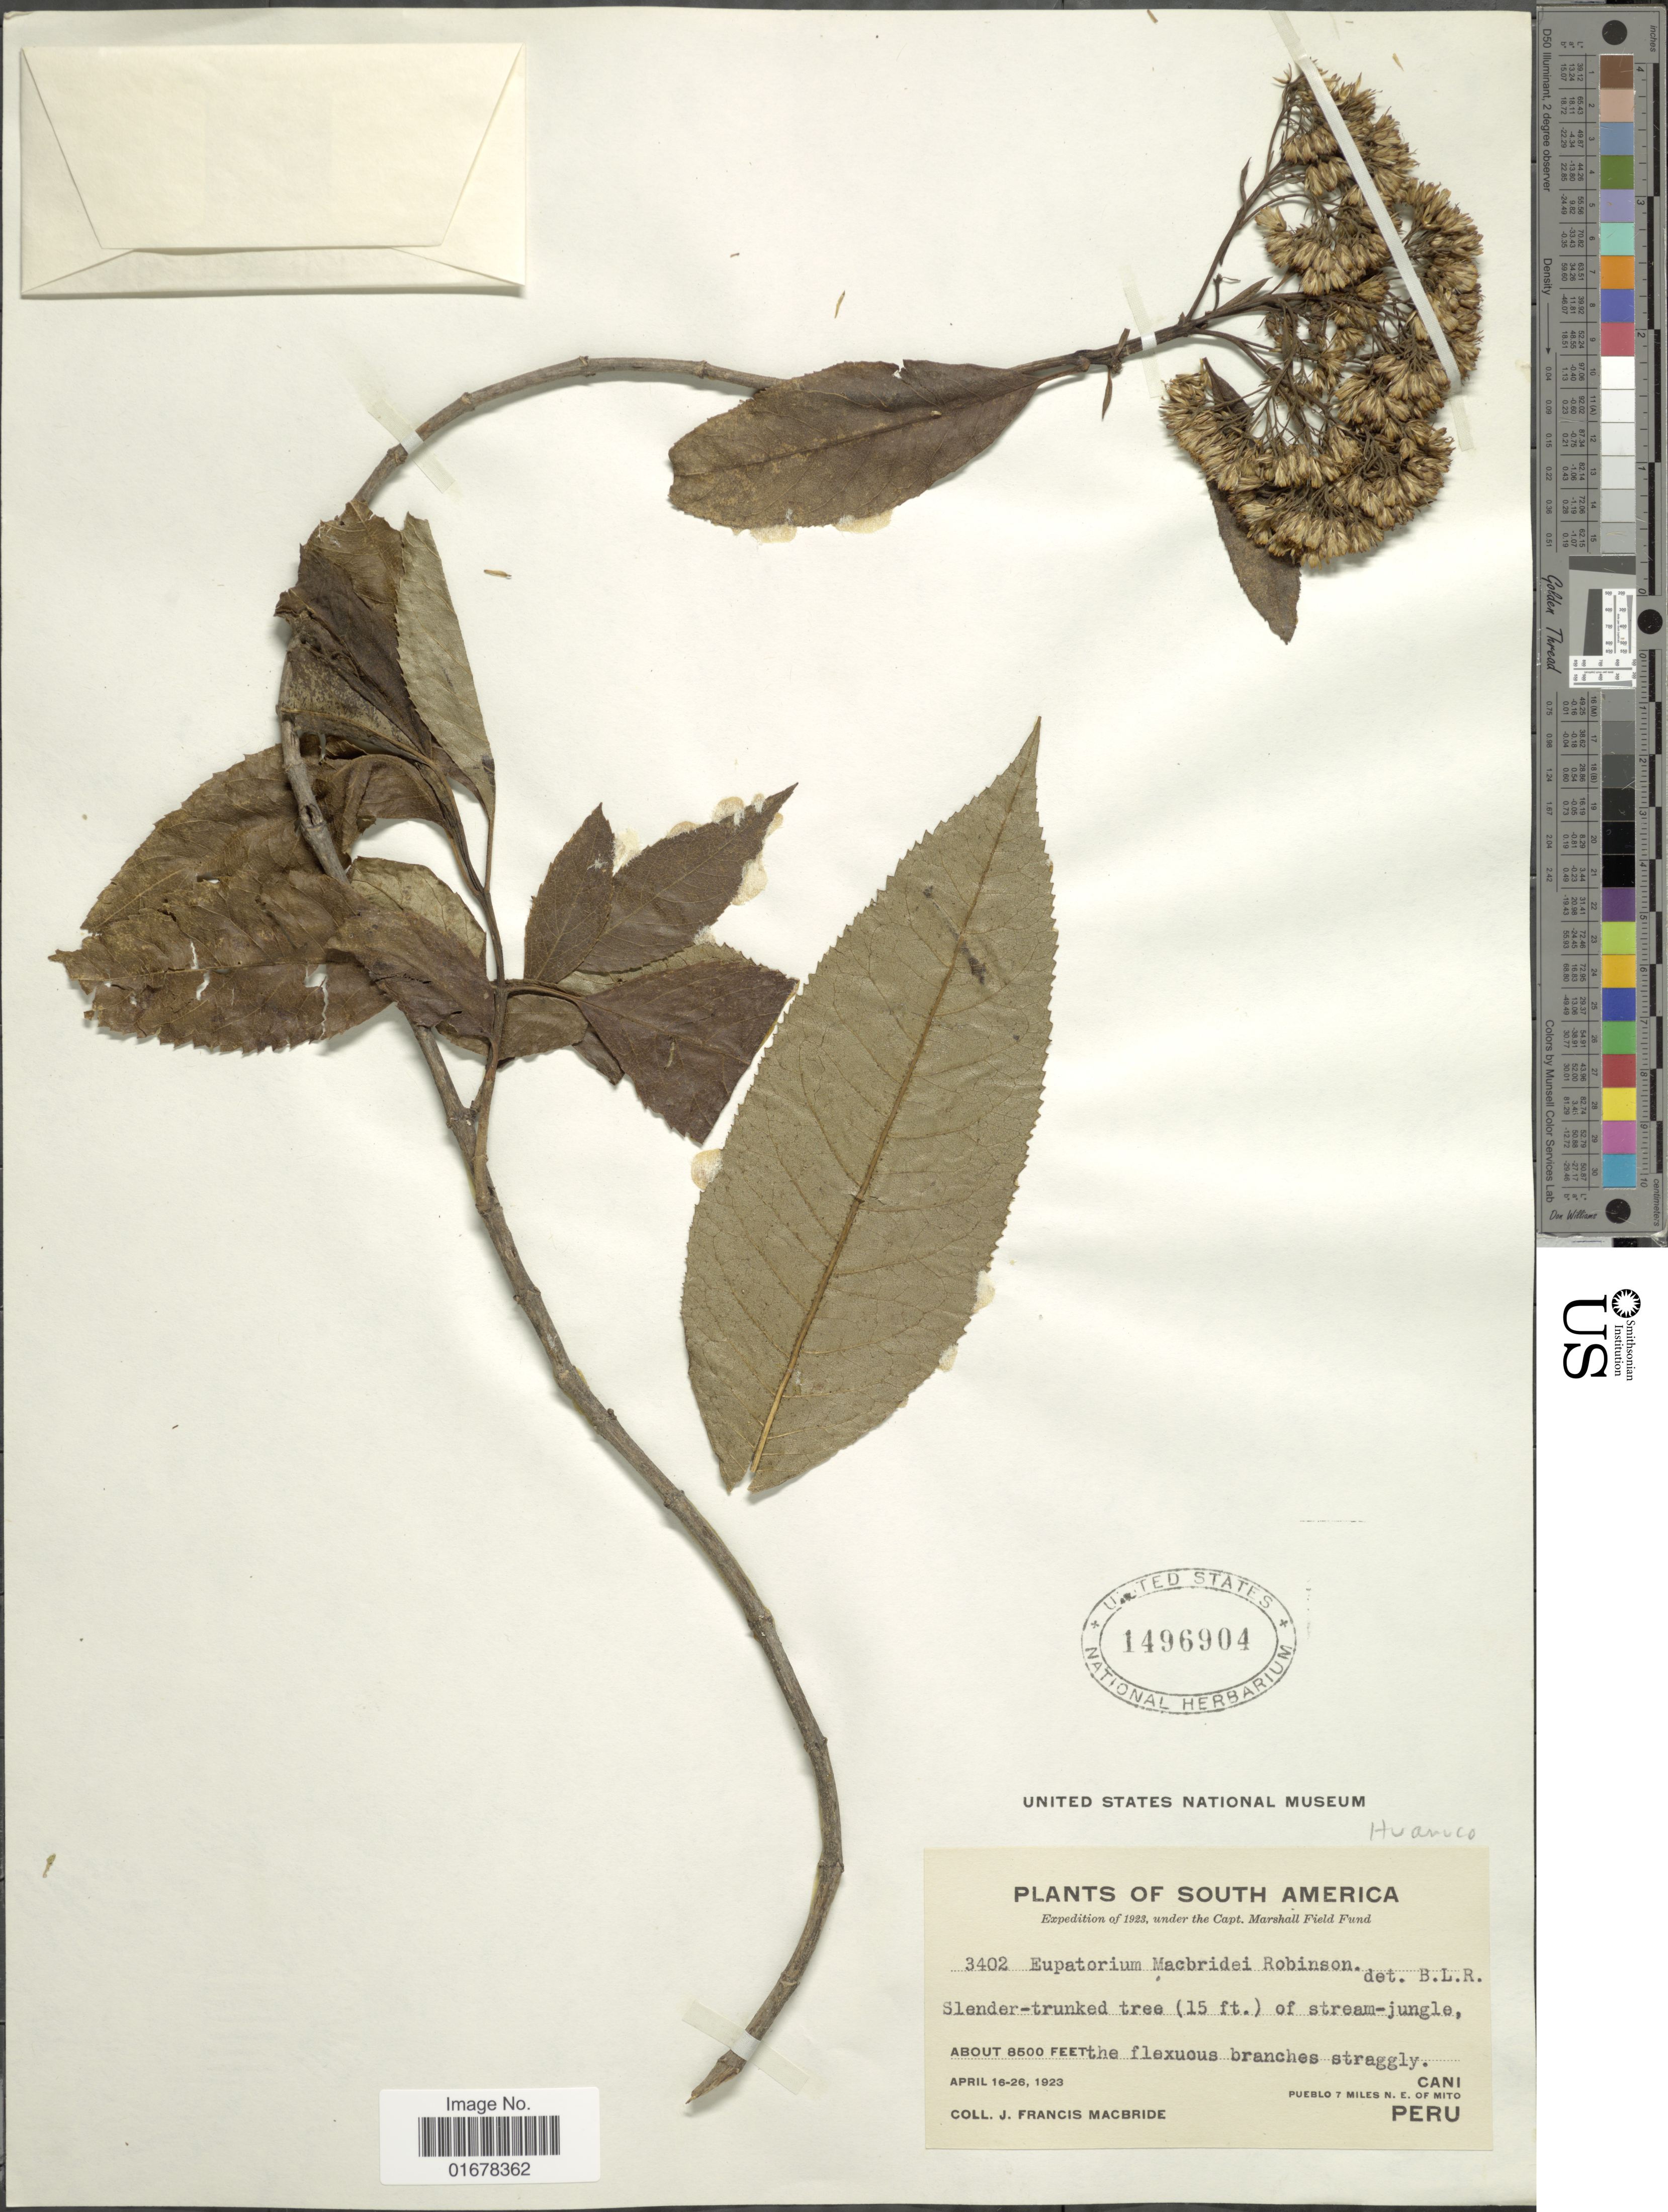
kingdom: Plantae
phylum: Tracheophyta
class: Magnoliopsida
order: Asterales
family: Asteraceae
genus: Ageratina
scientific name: Ageratina macbridei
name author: (B.L. Rob.) R.M. King & H. Rob.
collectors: J. F. Macbride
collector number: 3402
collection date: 1923-04-16/1923-04-26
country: Peru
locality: Cani, Pueblo 7 miles N. E. of Mito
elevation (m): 2591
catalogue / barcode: US 1496904